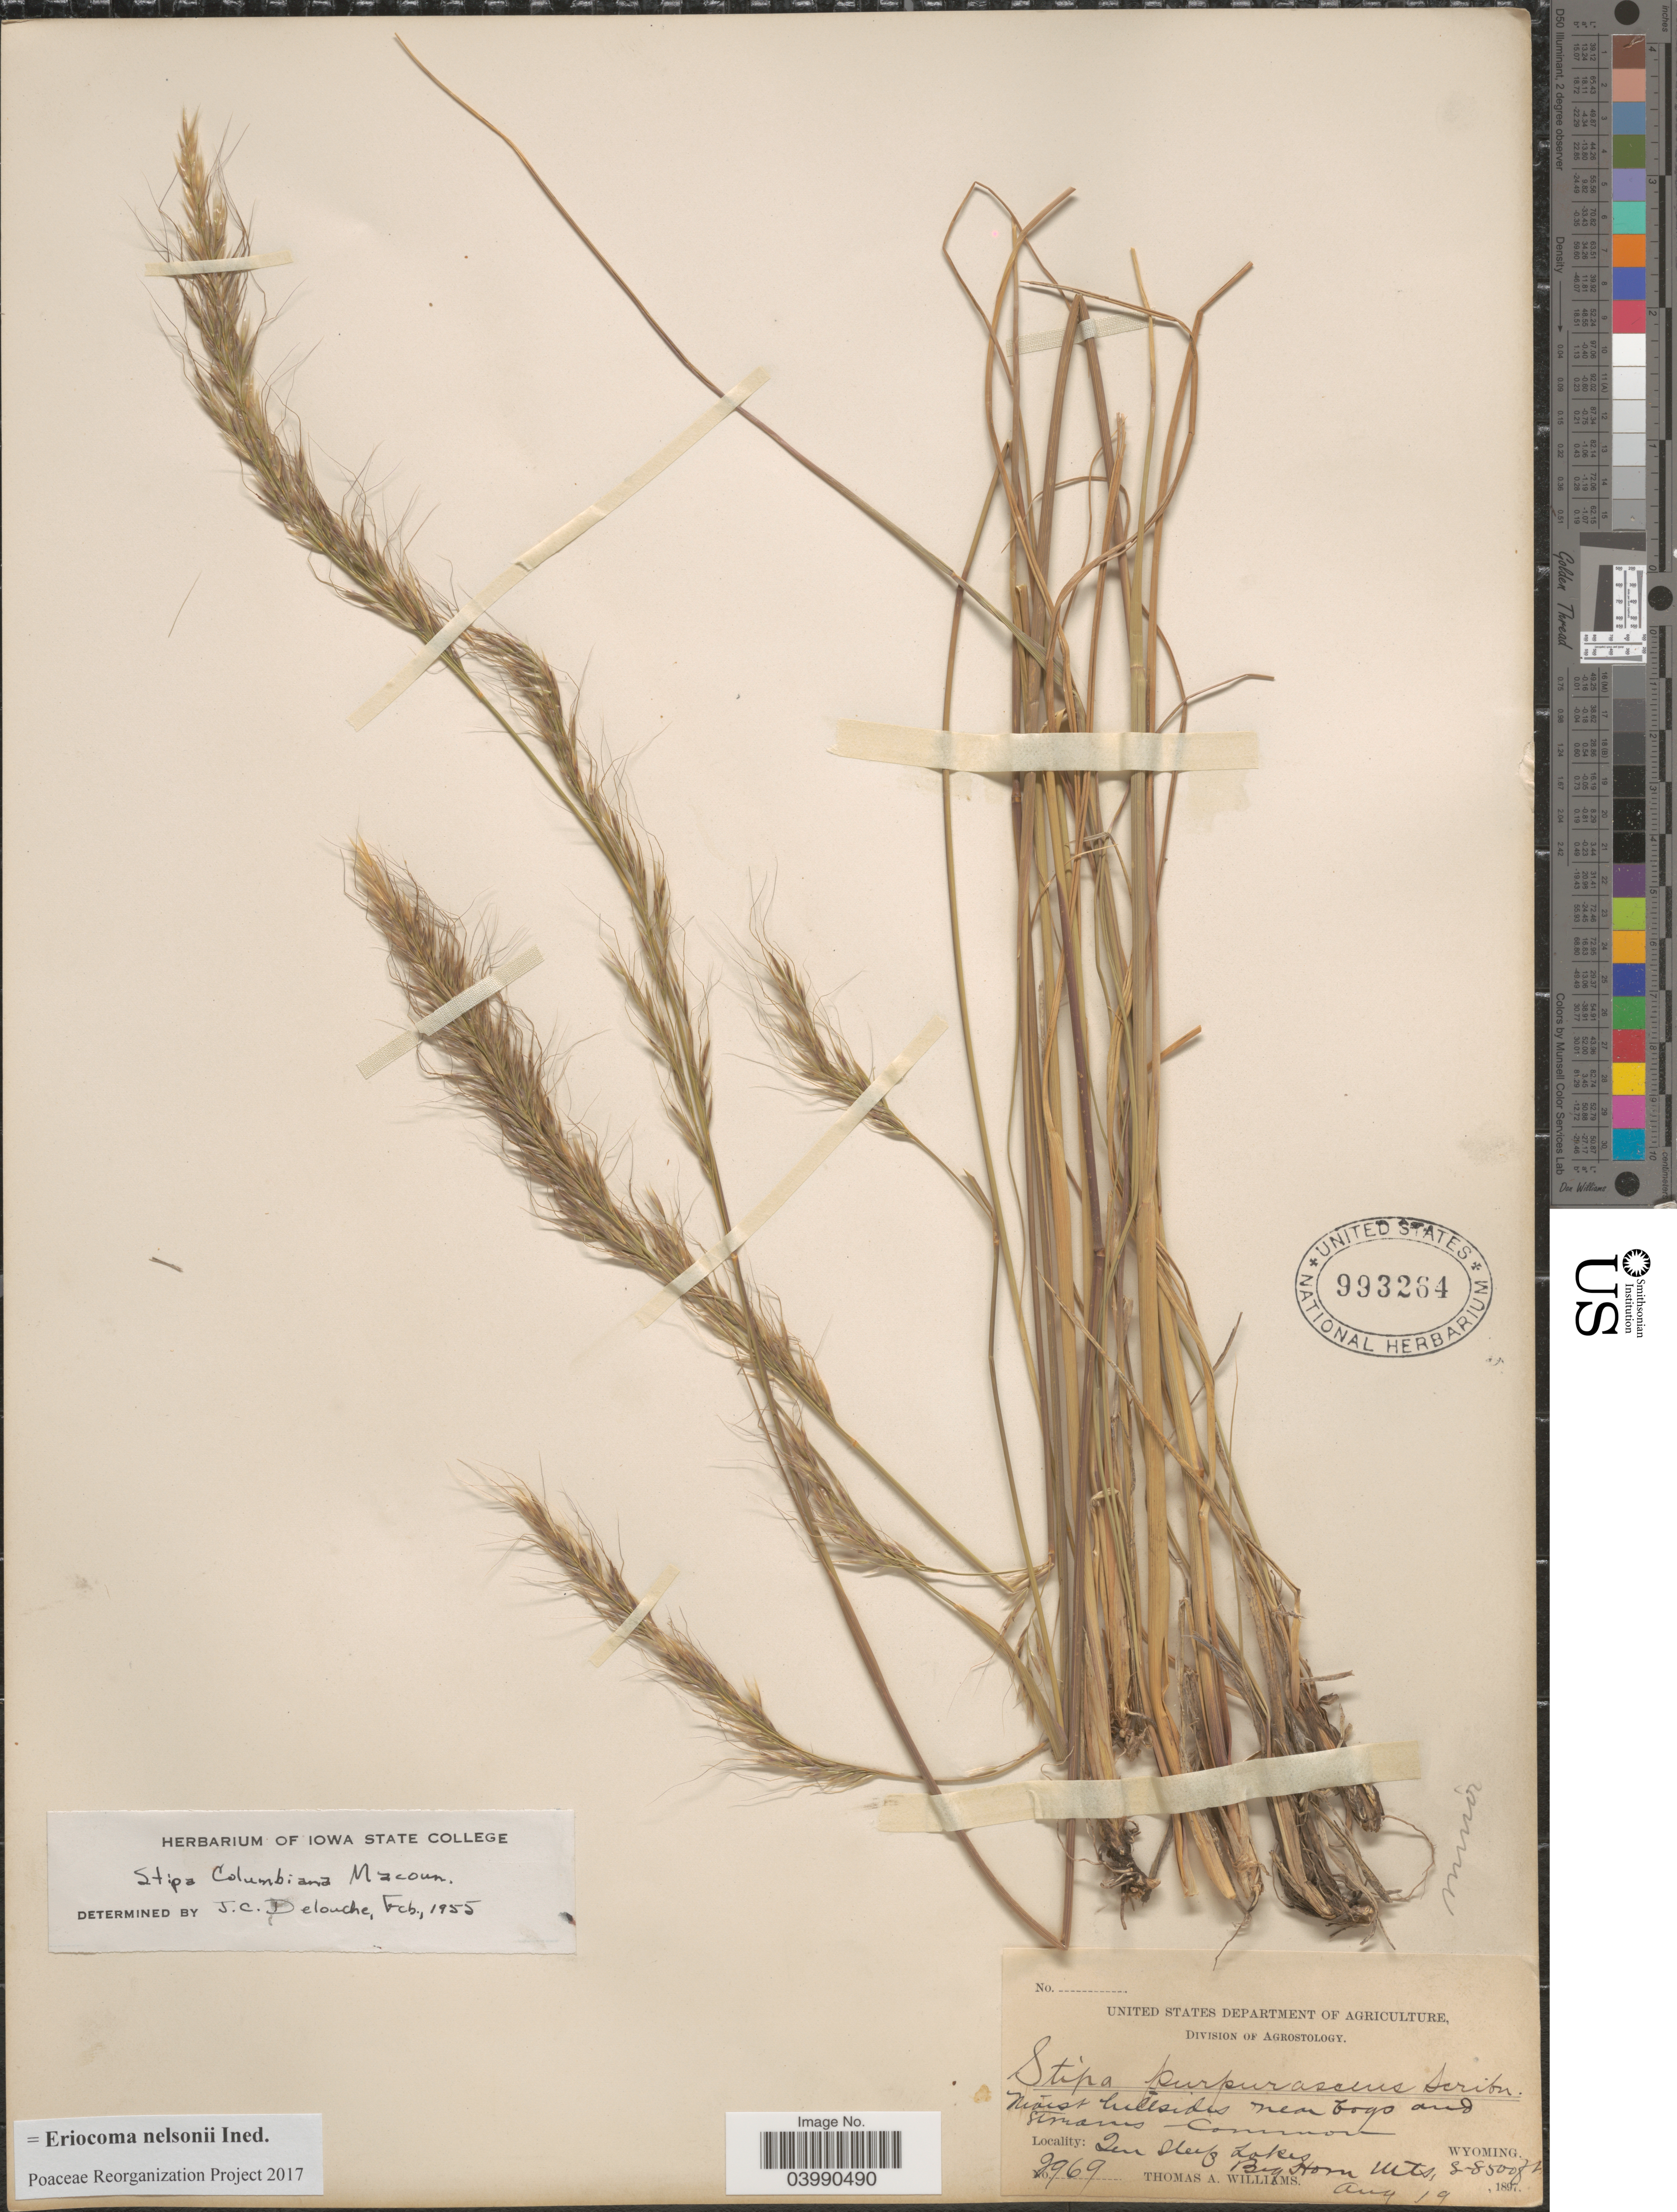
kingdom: Plantae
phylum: Tracheophyta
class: Liliopsida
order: Poales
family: Poaceae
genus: Eriocoma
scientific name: Eriocoma nelsonii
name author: (Scribn.) Romasch.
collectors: T. A. Williams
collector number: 2969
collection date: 1897-08-19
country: United States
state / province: Wyoming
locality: Moist hillsides near Togo and Streams. Ten Sleep Lakes. Big Horn Mts.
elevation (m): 2438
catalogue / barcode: US 993264